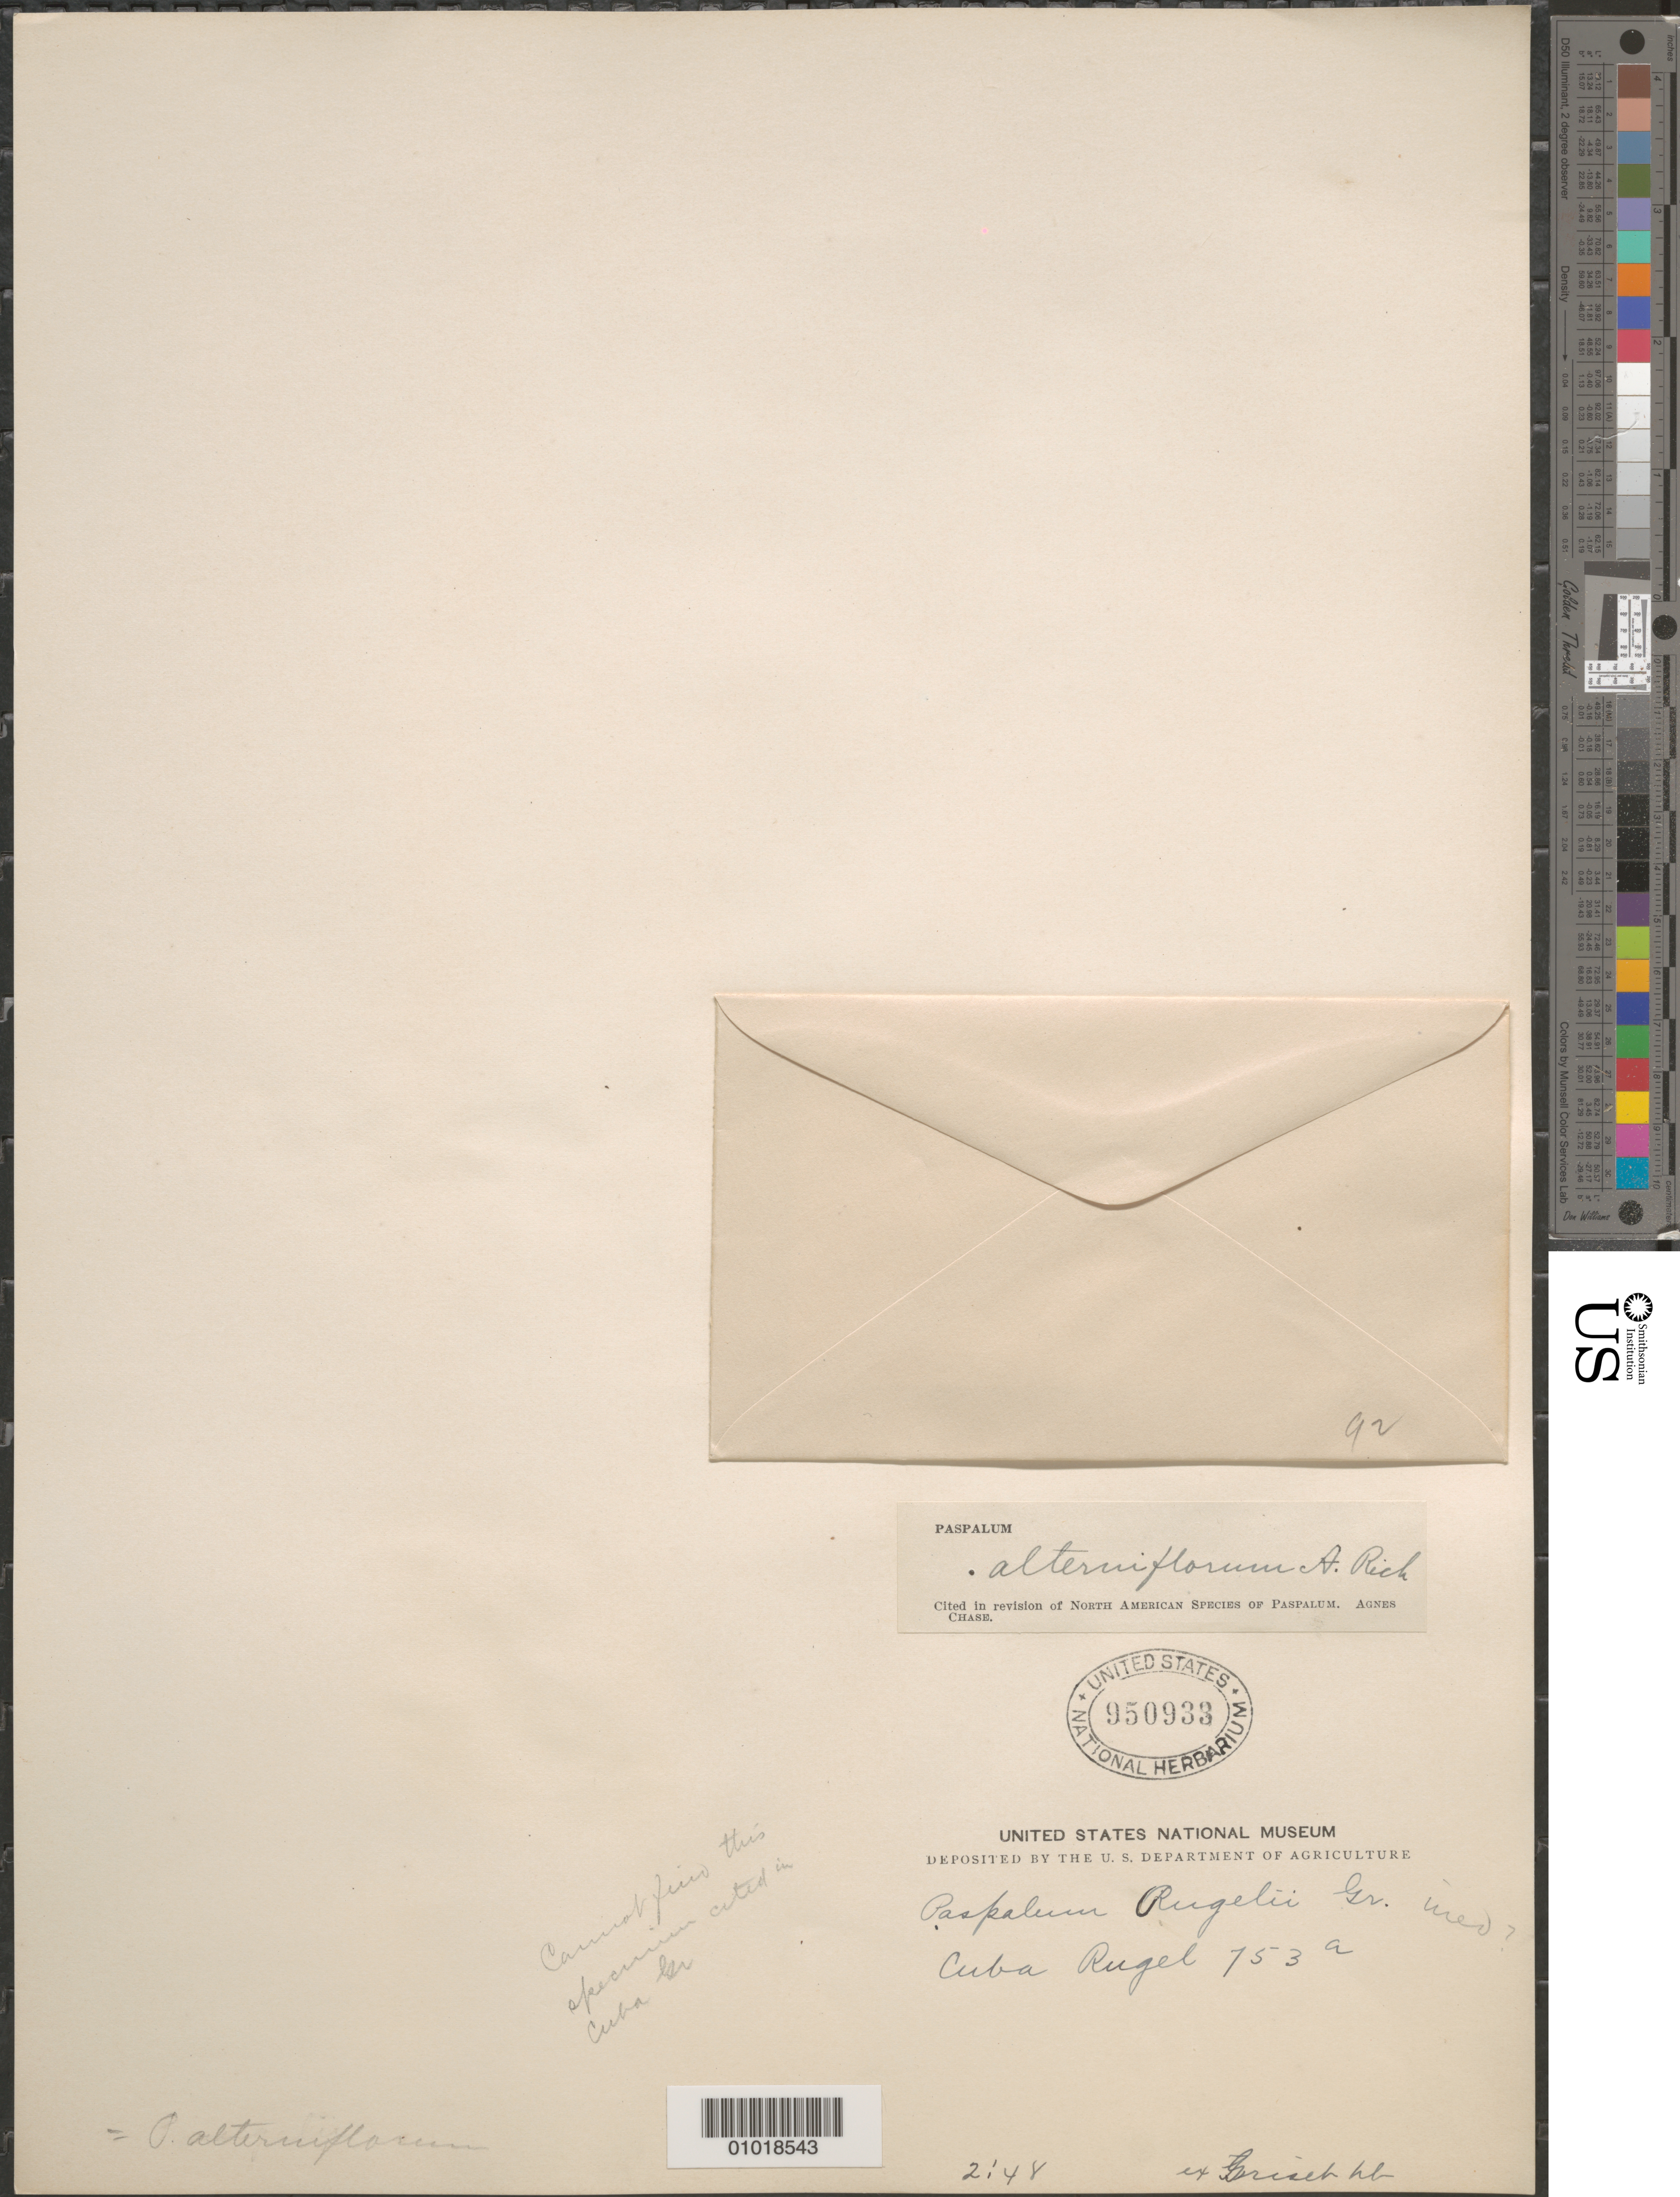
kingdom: Plantae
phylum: Tracheophyta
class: Liliopsida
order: Poales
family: Poaceae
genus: Paspalum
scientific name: Paspalum alterniflorum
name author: A. Rich.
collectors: F. Rugel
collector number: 153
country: Cuba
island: Cuba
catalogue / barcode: US 950933